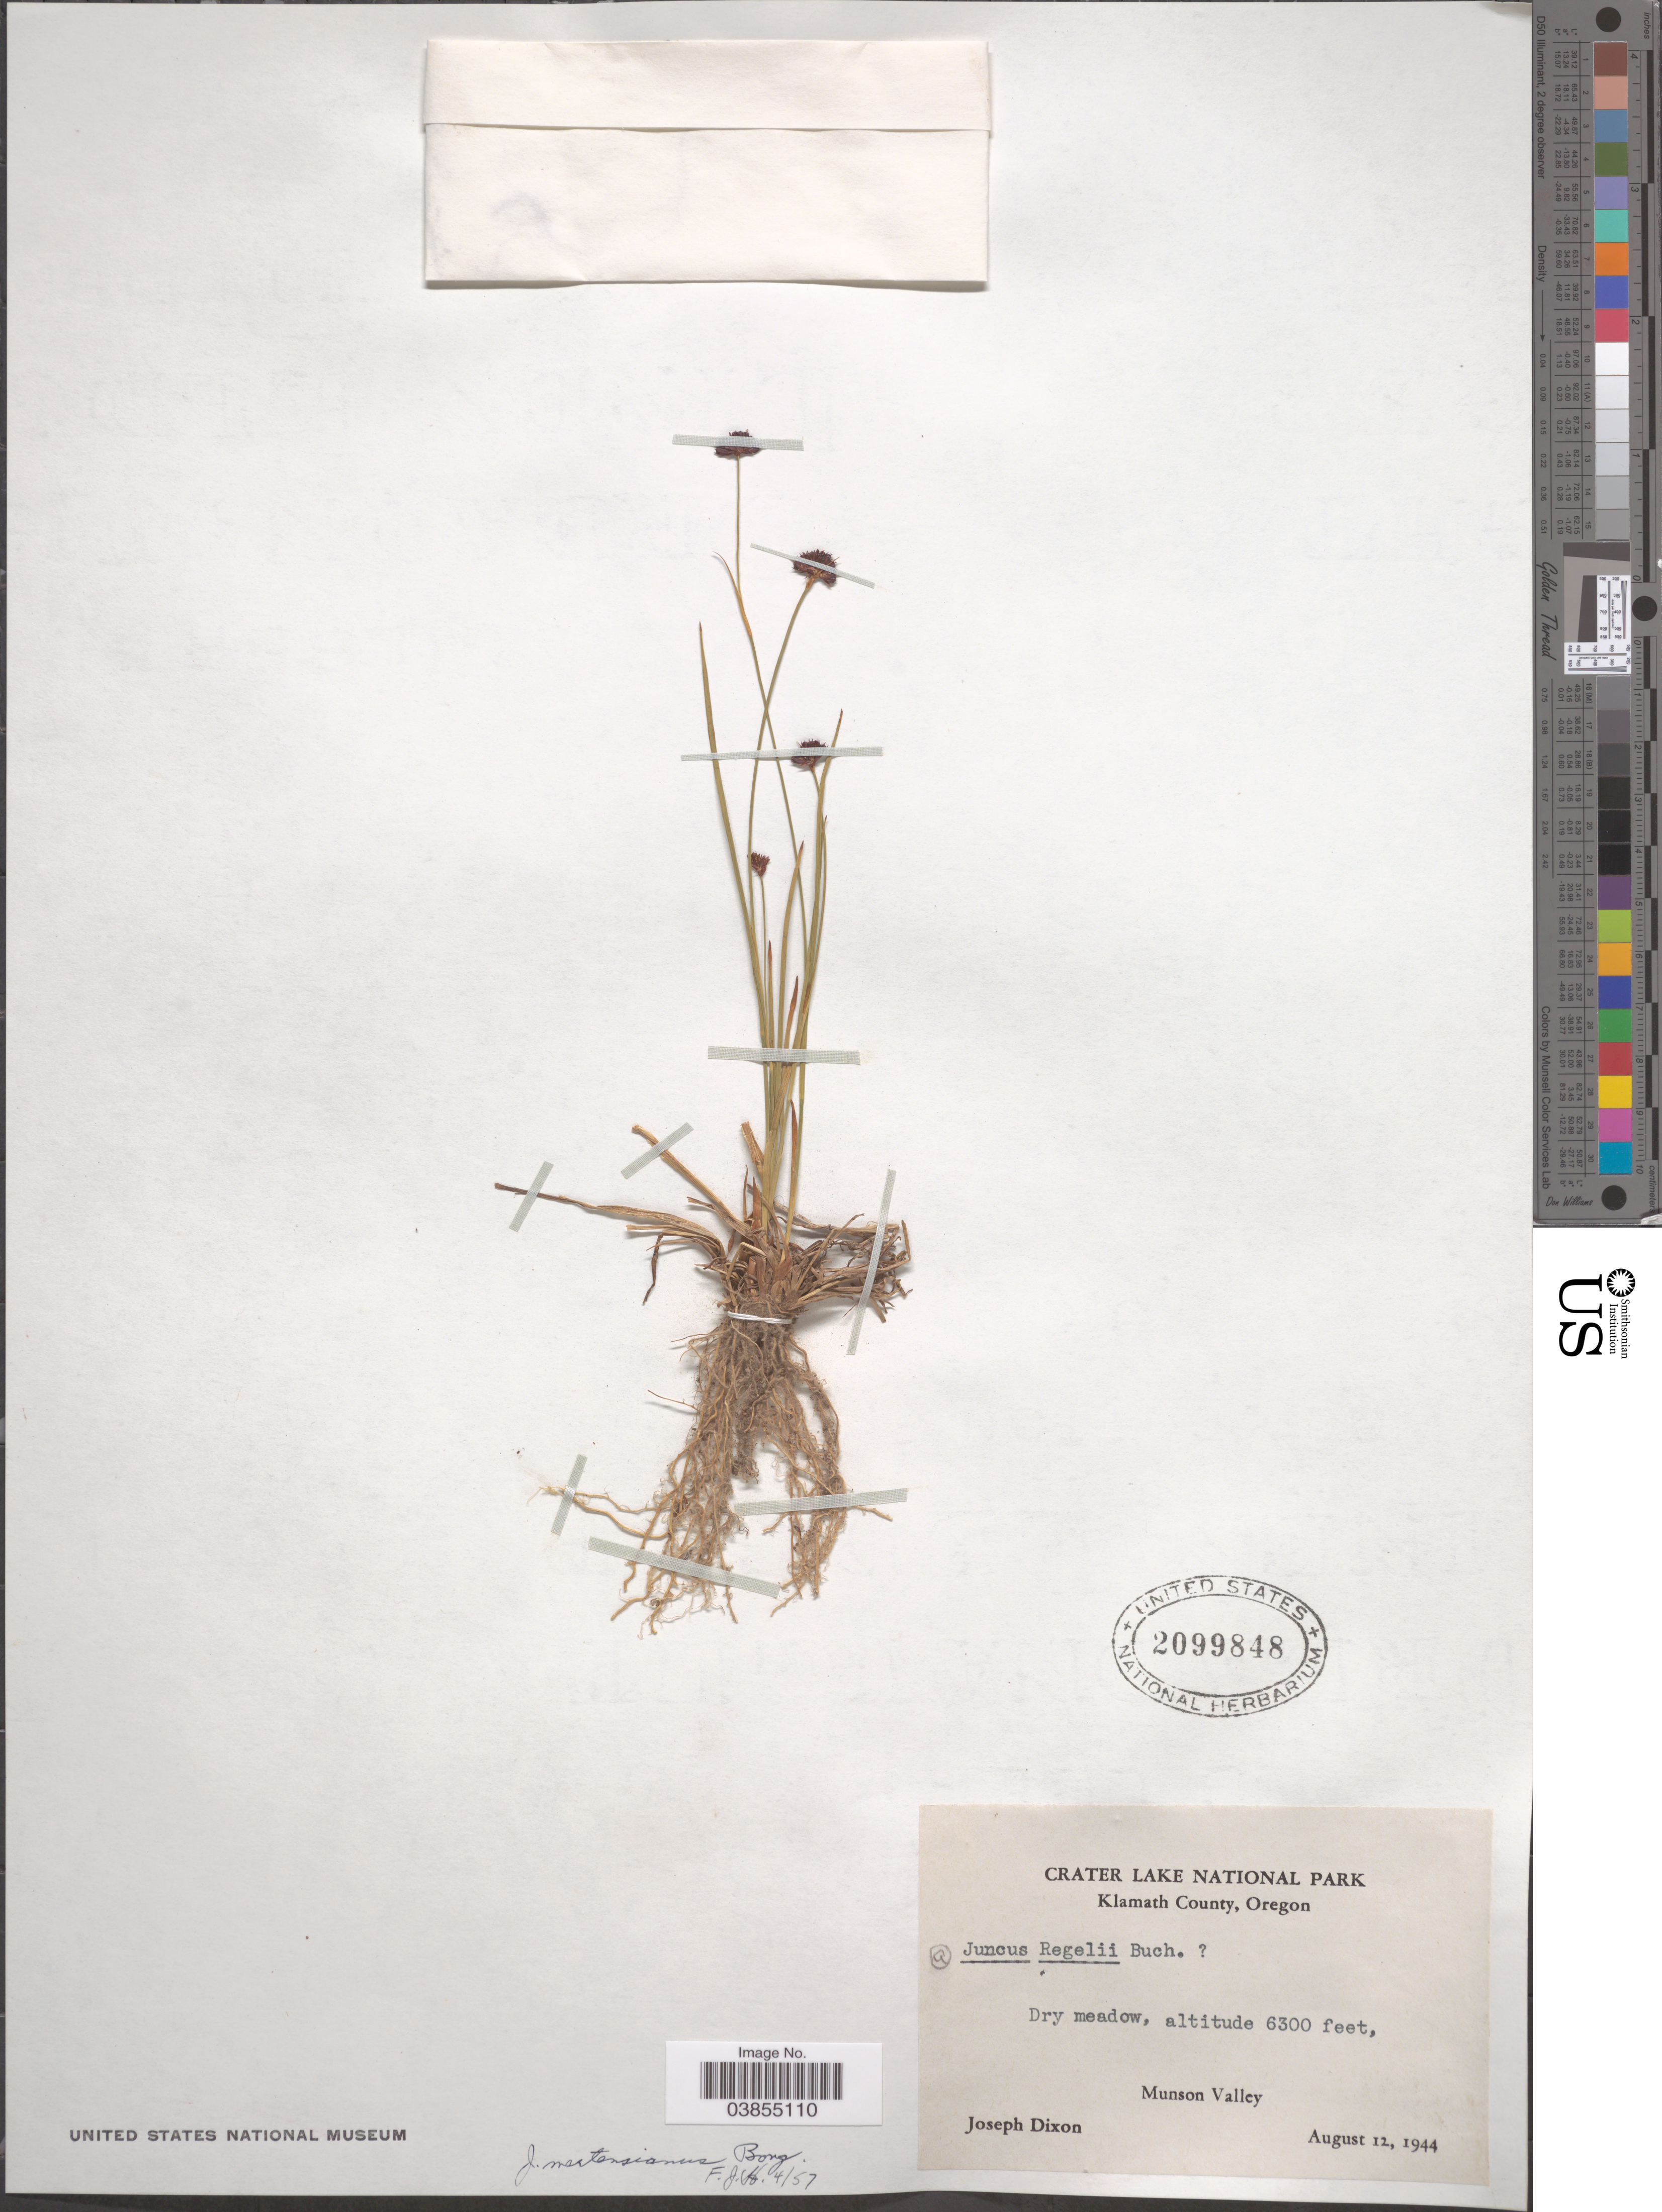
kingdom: Plantae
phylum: Tracheophyta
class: Liliopsida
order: Poales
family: Juncaceae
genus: Juncus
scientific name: Juncus mertensianus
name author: Bong.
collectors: J. Dixon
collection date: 1944-08-12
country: United States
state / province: Oregon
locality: Crater Lake National Park. Klamath County. Munson Valley.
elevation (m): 1920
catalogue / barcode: US 2099848